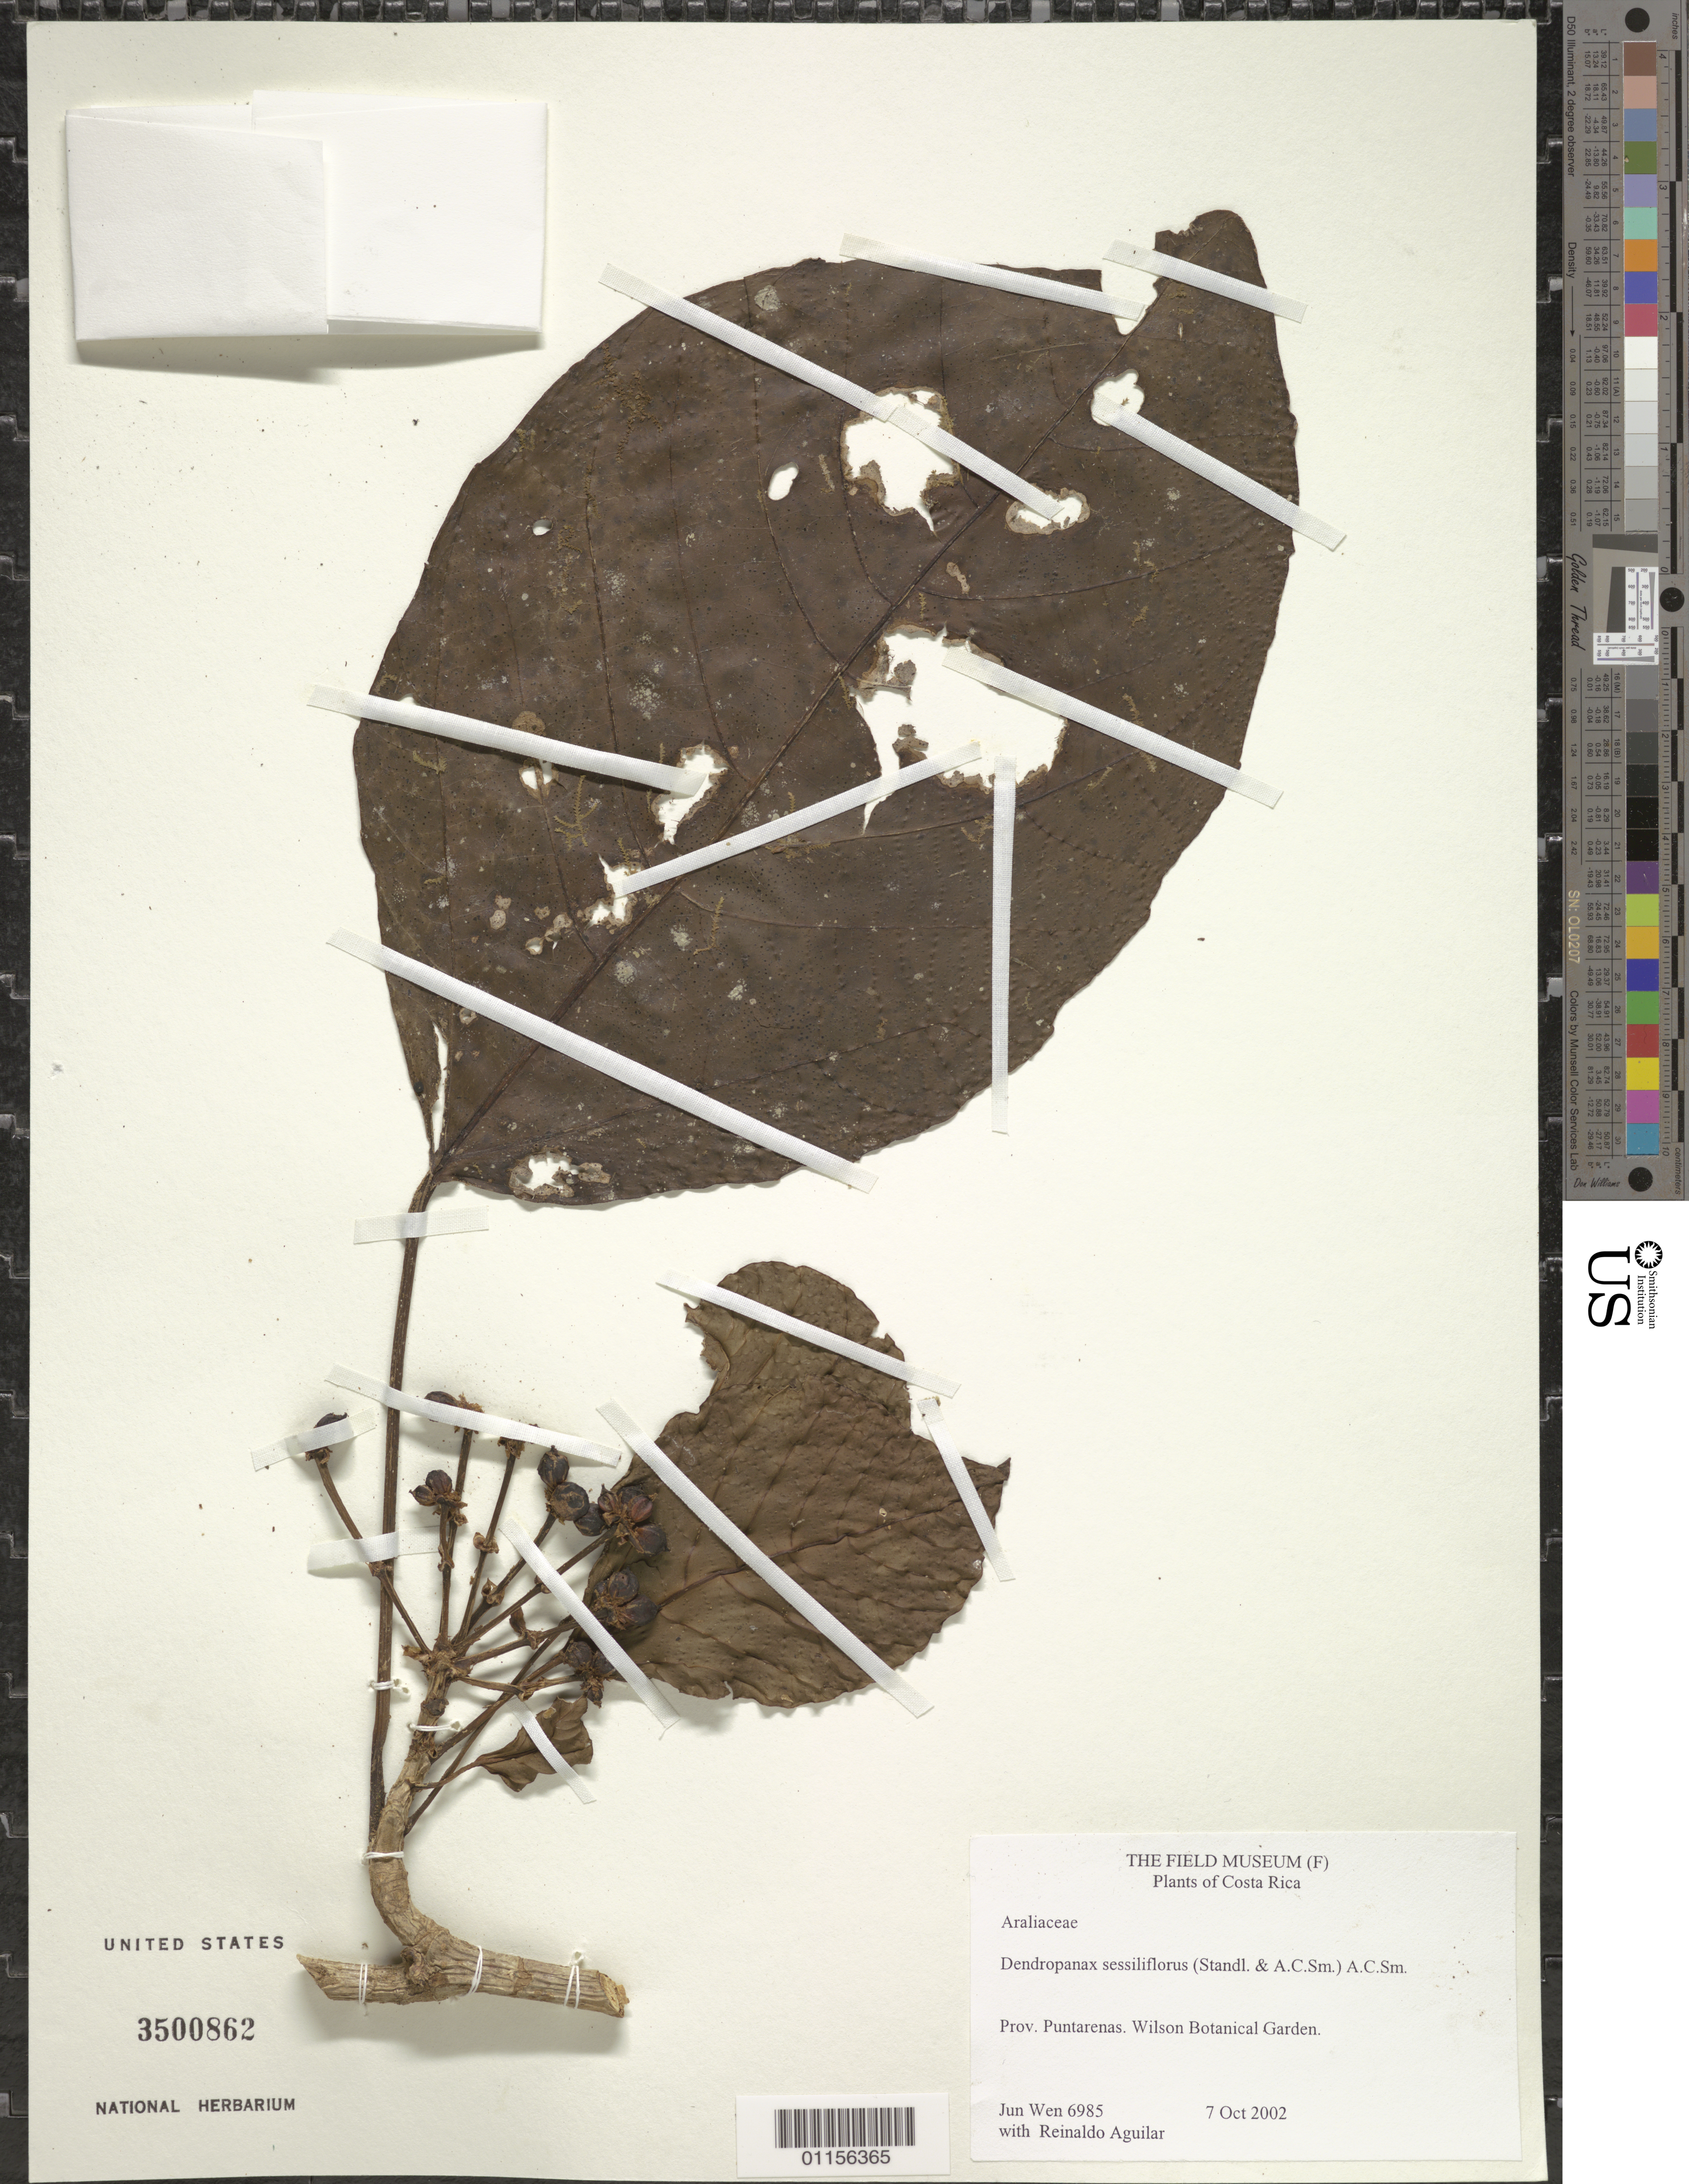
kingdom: Plantae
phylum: Tracheophyta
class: Magnoliopsida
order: Apiales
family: Araliaceae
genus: Dendropanax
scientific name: Dendropanax sessiliflorus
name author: (Standl. & A.C. Sm.) A.C. Sm.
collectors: J. Wen & R. Aguilar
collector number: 6985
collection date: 2002-10-07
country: Costa Rica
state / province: Puntarenas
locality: Wilson Botanical Garden.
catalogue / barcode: US 3500862